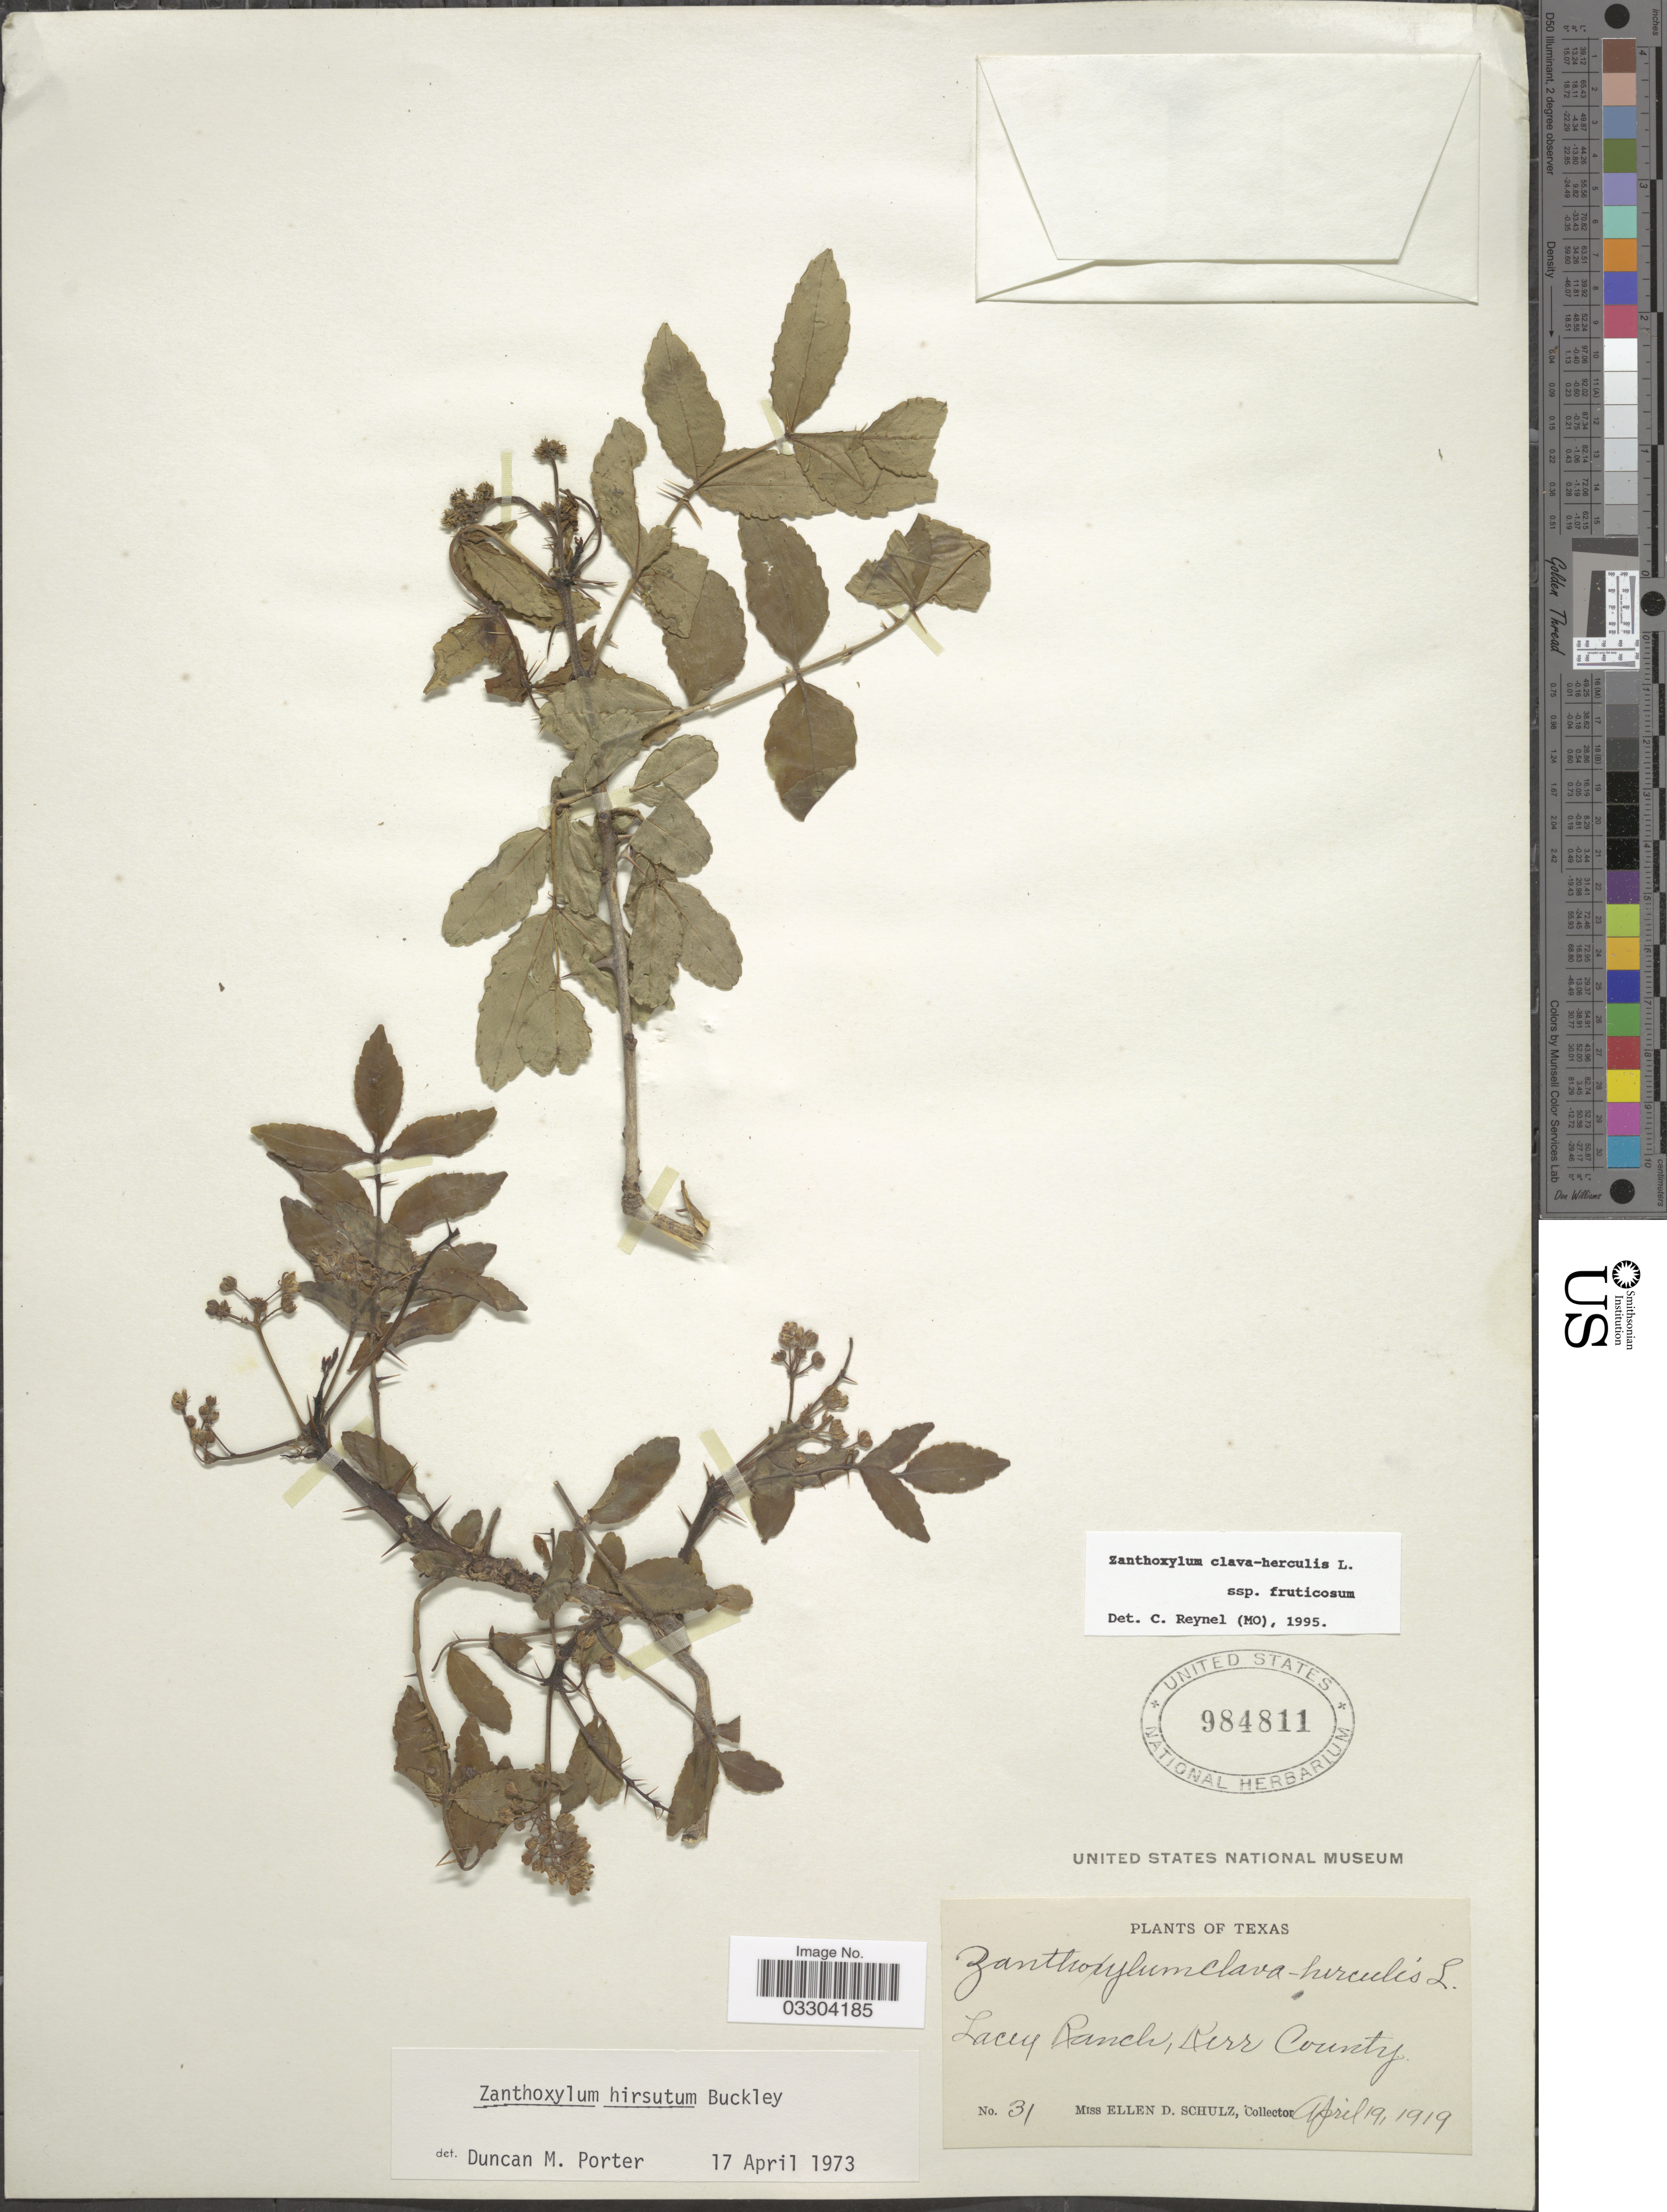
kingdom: Plantae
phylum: Tracheophyta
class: Magnoliopsida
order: Sapindales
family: Rutaceae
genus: Zanthoxylum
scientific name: Zanthoxylum clava-herculis subsp. fruticosum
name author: (A. Gray) Reynel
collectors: E. D. Schulz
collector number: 31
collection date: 1919-04-19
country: United States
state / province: Texas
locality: Lacey Ranch, Kerr County.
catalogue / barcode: US 984811